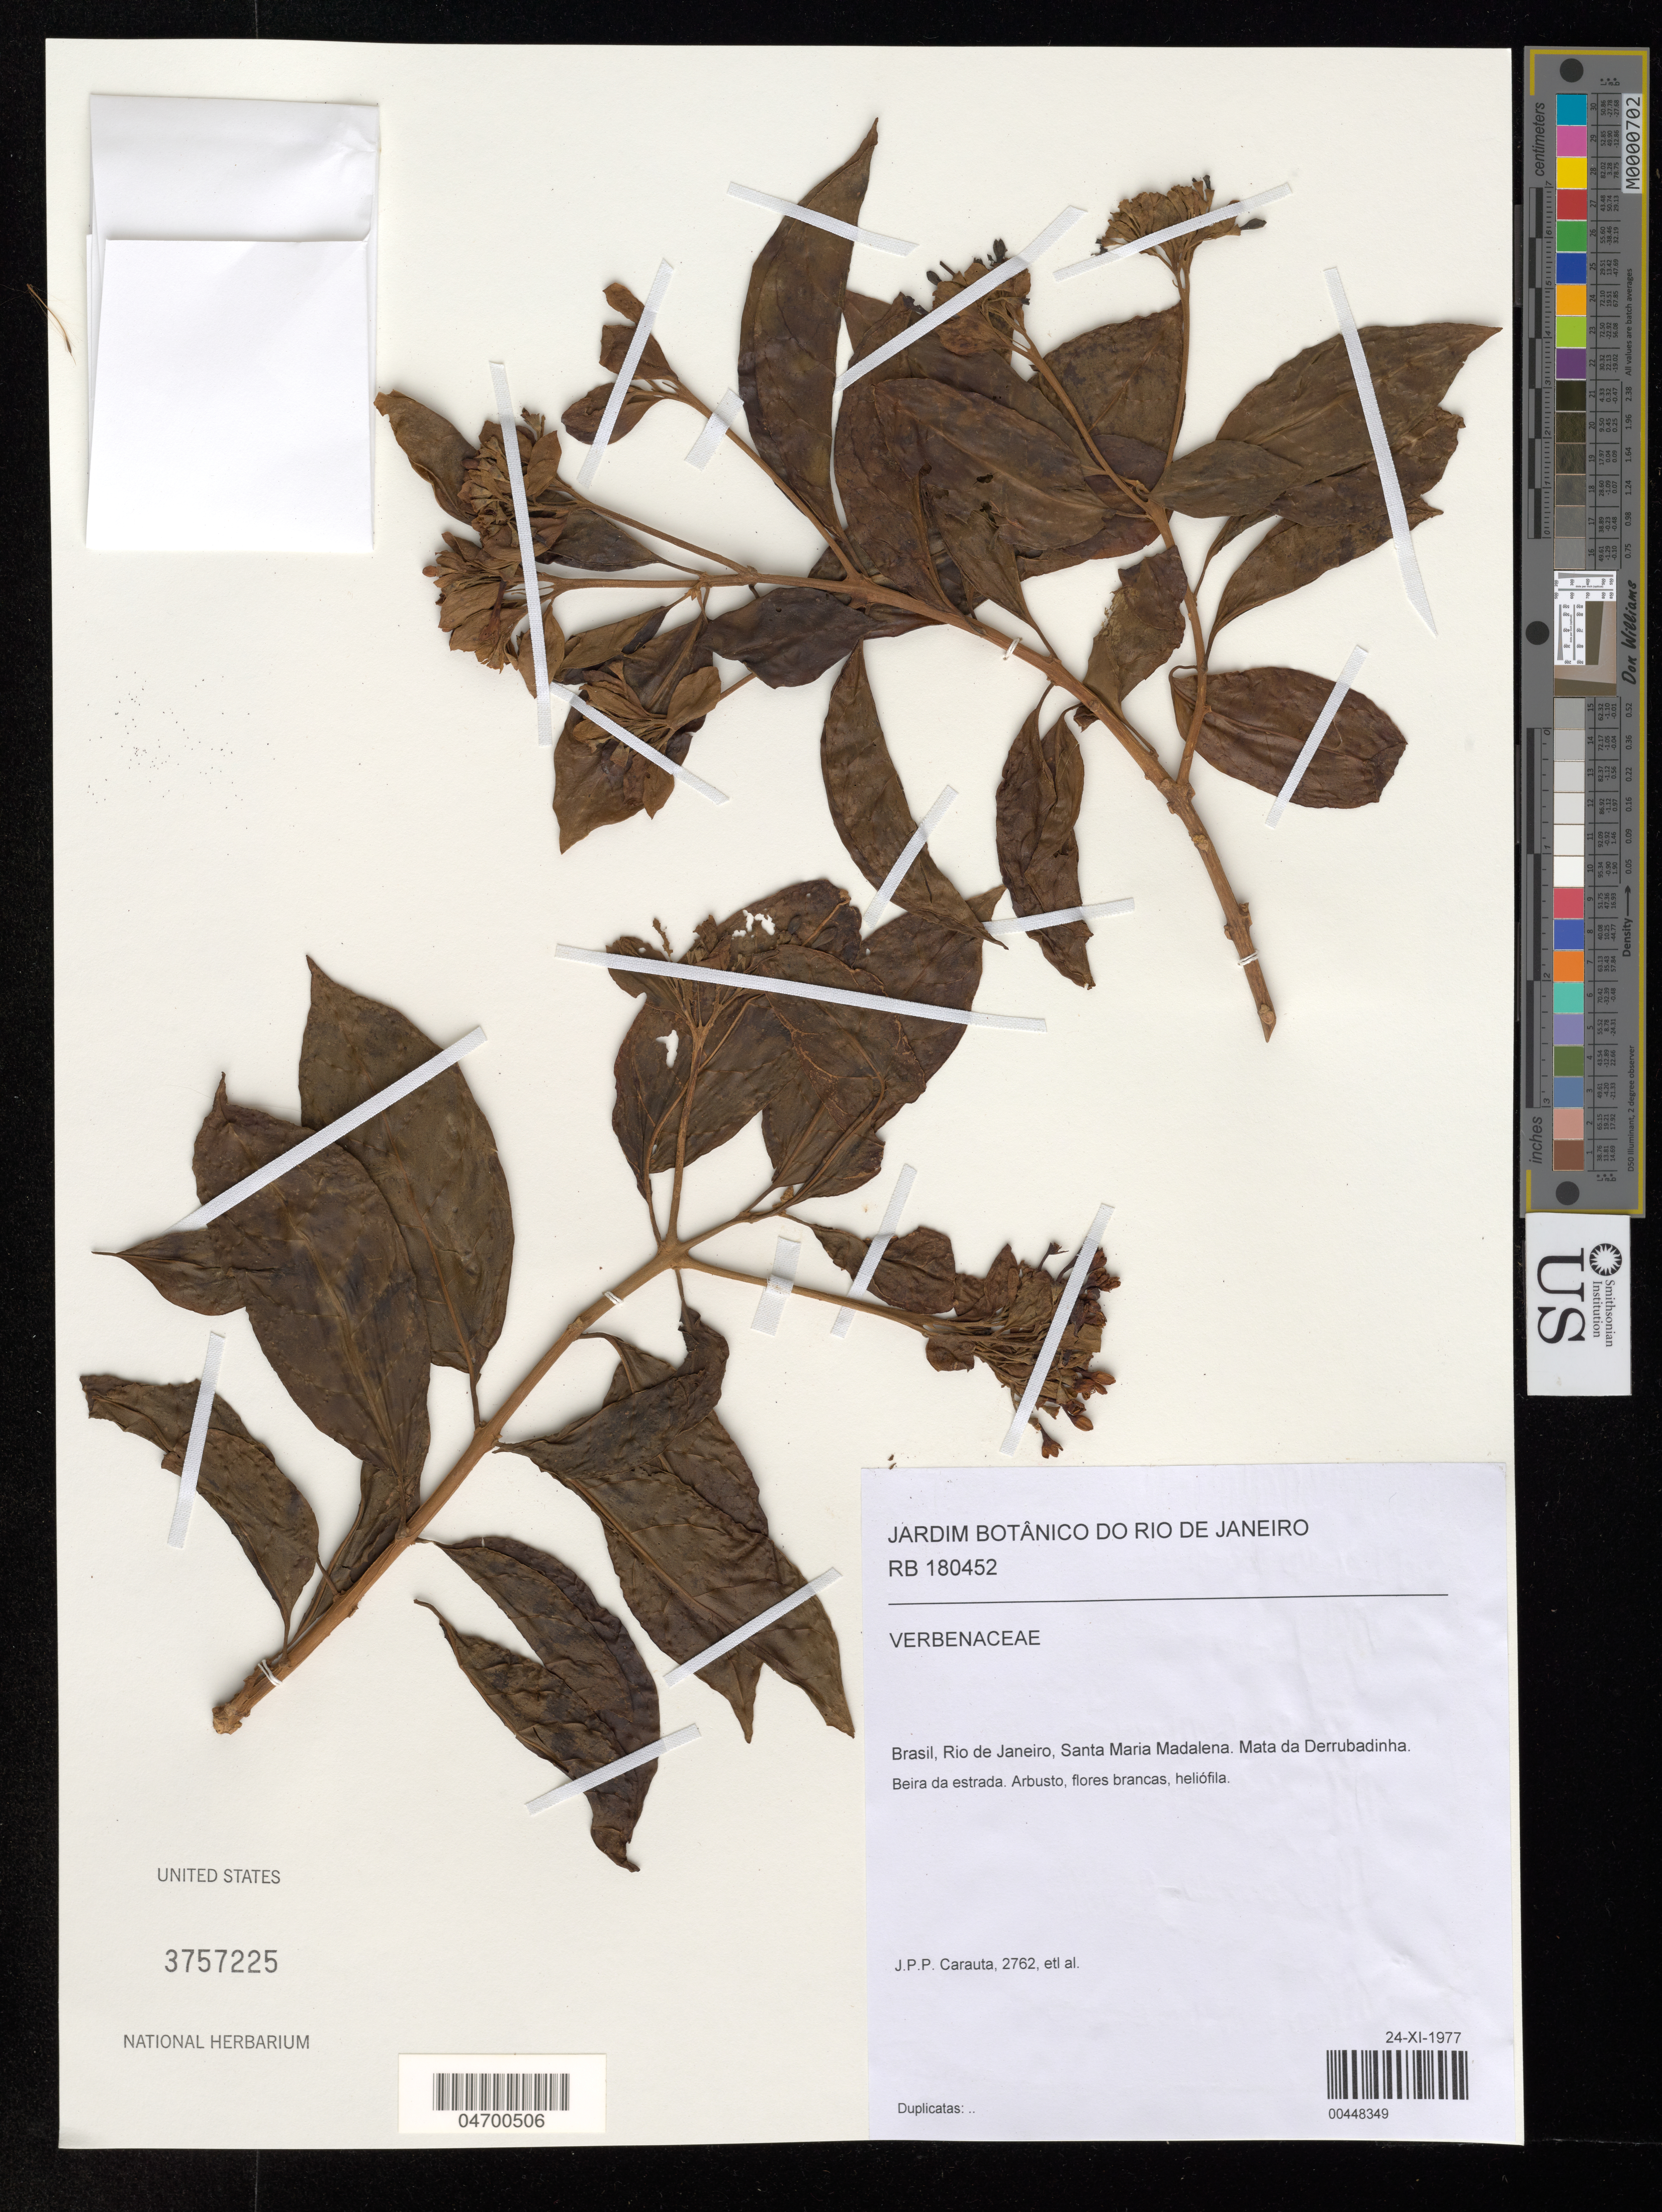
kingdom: Plantae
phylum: Tracheophyta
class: Magnoliopsida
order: Lamiales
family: Lamiaceae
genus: Aegiphila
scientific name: Aegiphila fluminensis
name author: Vell.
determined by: Meyer, F. S.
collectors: J. P. P. Carauta & et al.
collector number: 2762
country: Brazil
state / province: Rio de Janeiro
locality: Brasil, Santa Maria Magdalena. Mata da Derrubadinha. Beira da estrada.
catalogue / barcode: US 3757225